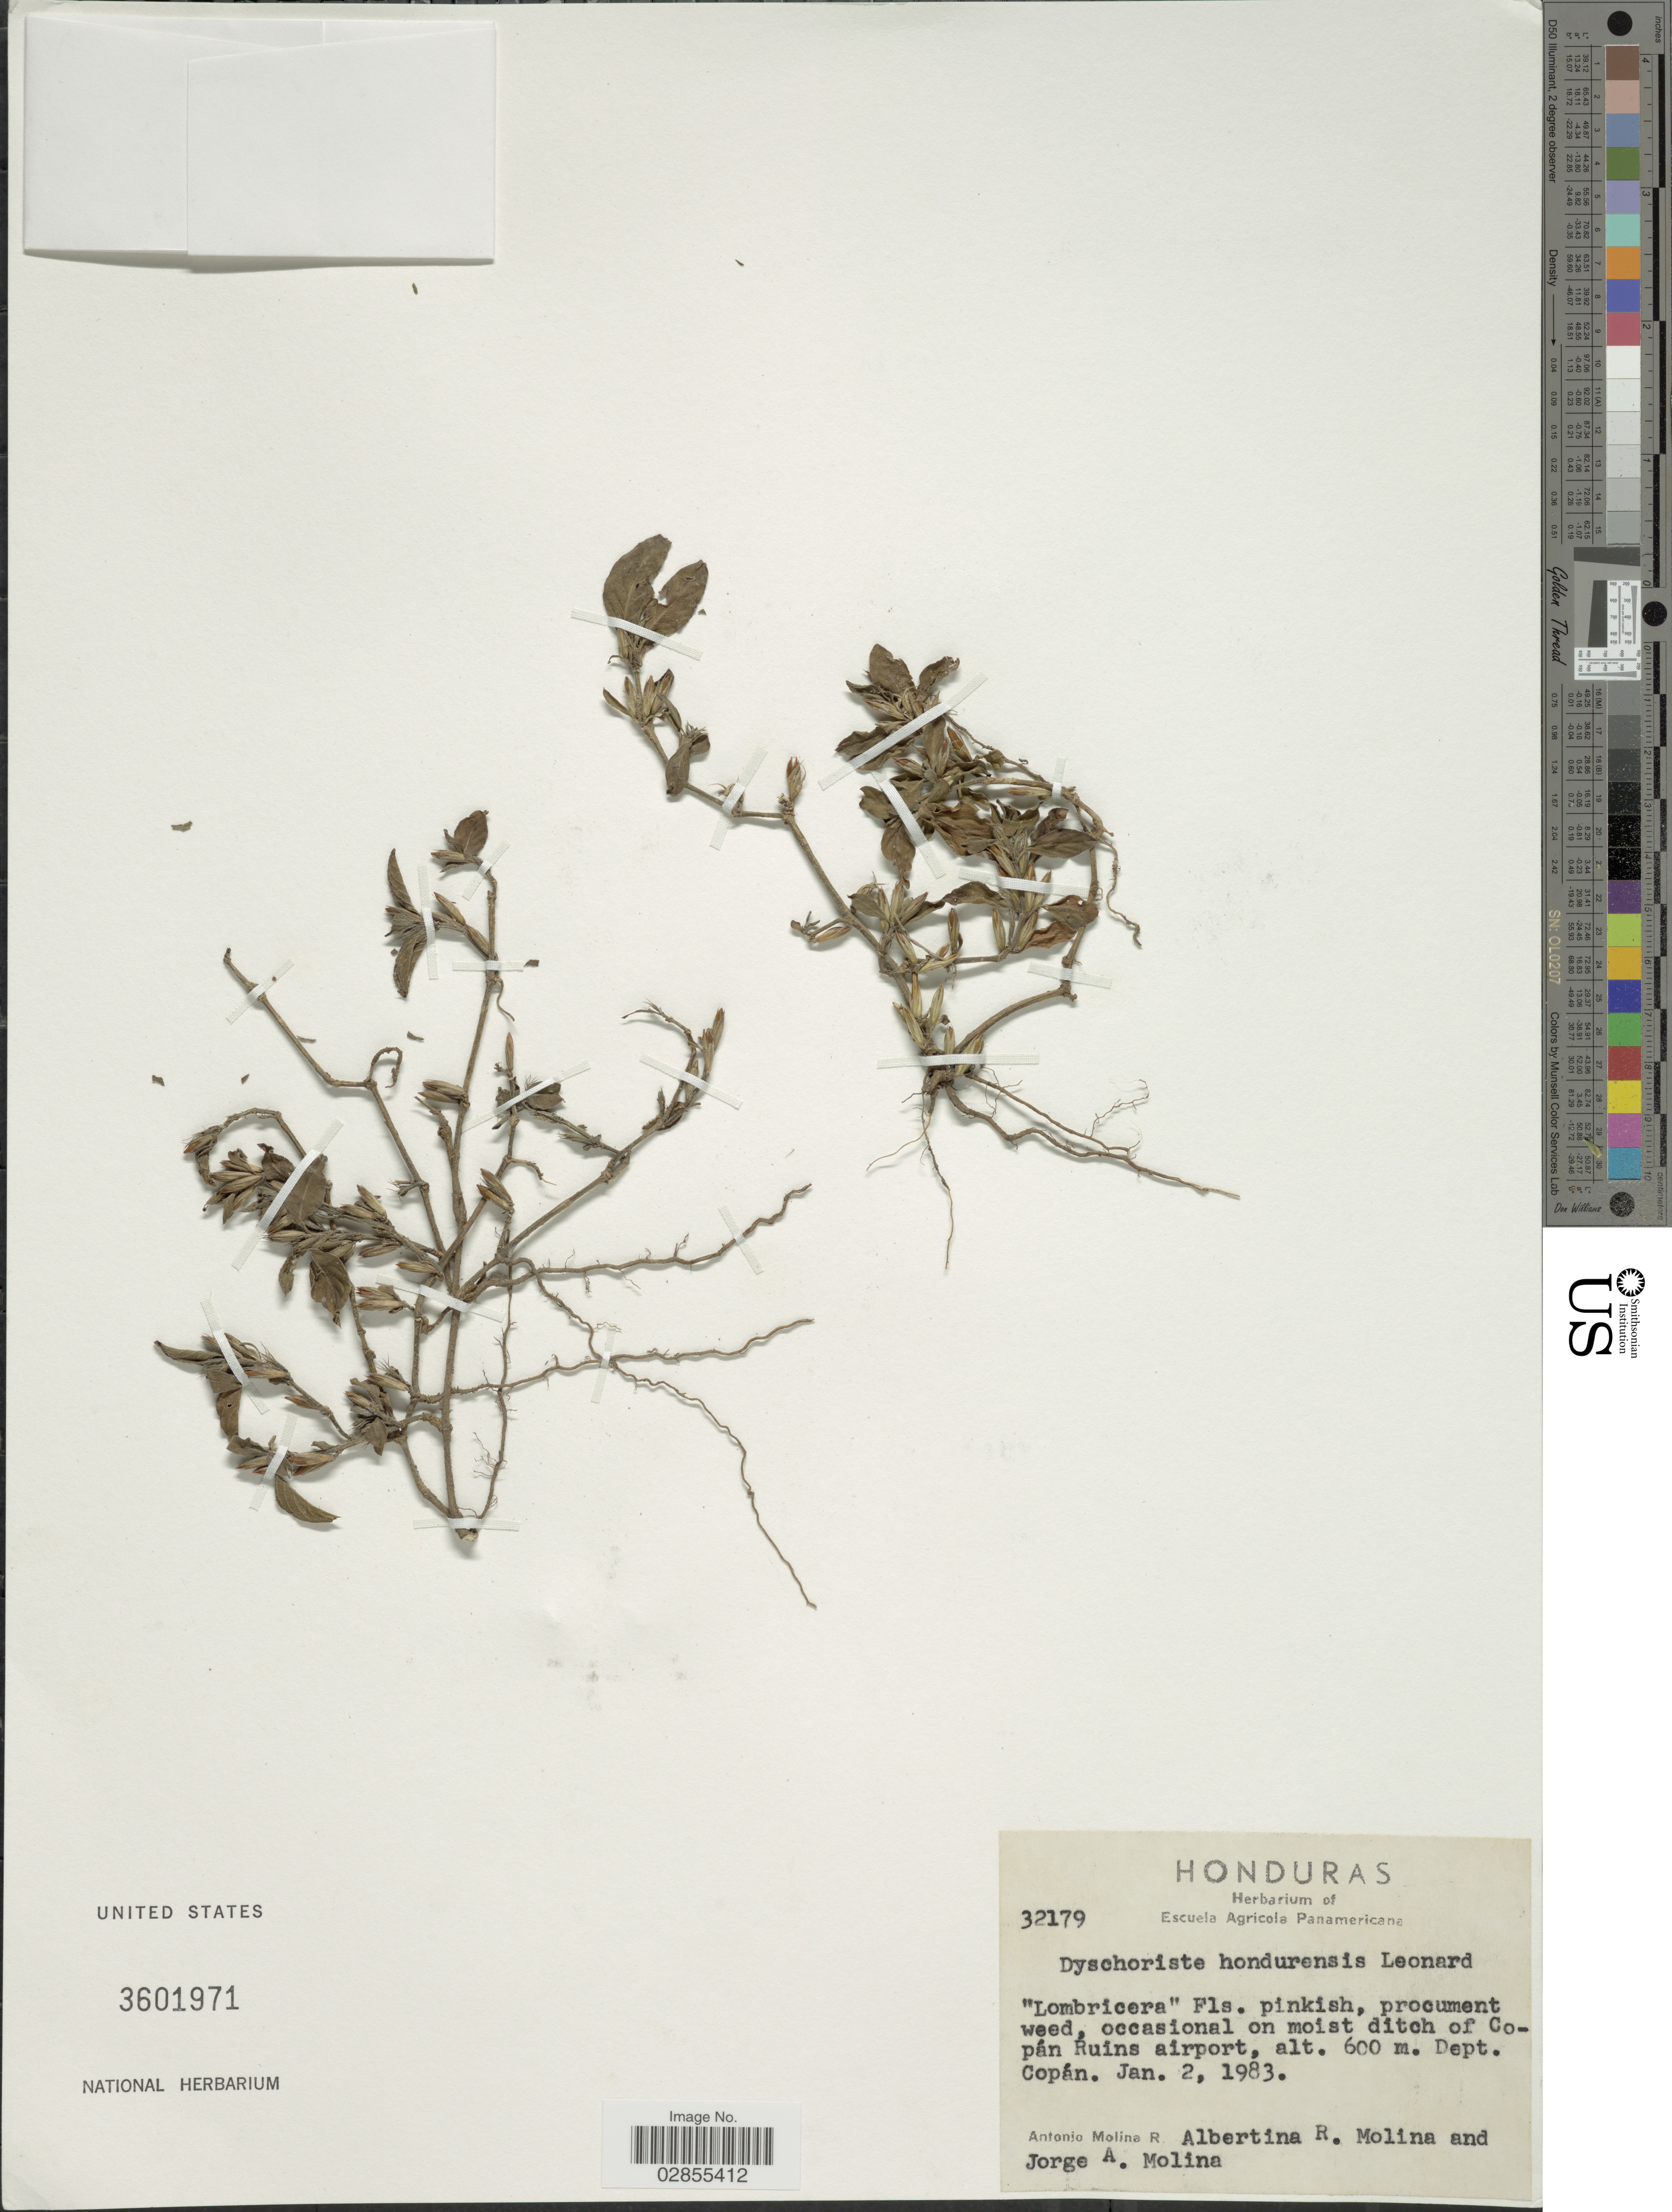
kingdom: Plantae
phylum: Tracheophyta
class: Magnoliopsida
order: Lamiales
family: Acanthaceae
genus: Dyschoriste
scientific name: Dyschoriste hondurensis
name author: Leonard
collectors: A. Molina R., A. R. Molina & J. A. Molina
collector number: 32179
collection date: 1983-01-02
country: Honduras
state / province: Copán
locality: Occasional on moist ditch of Copán Ruins airport, Dept. Copán.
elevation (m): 600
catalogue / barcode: US 3601971